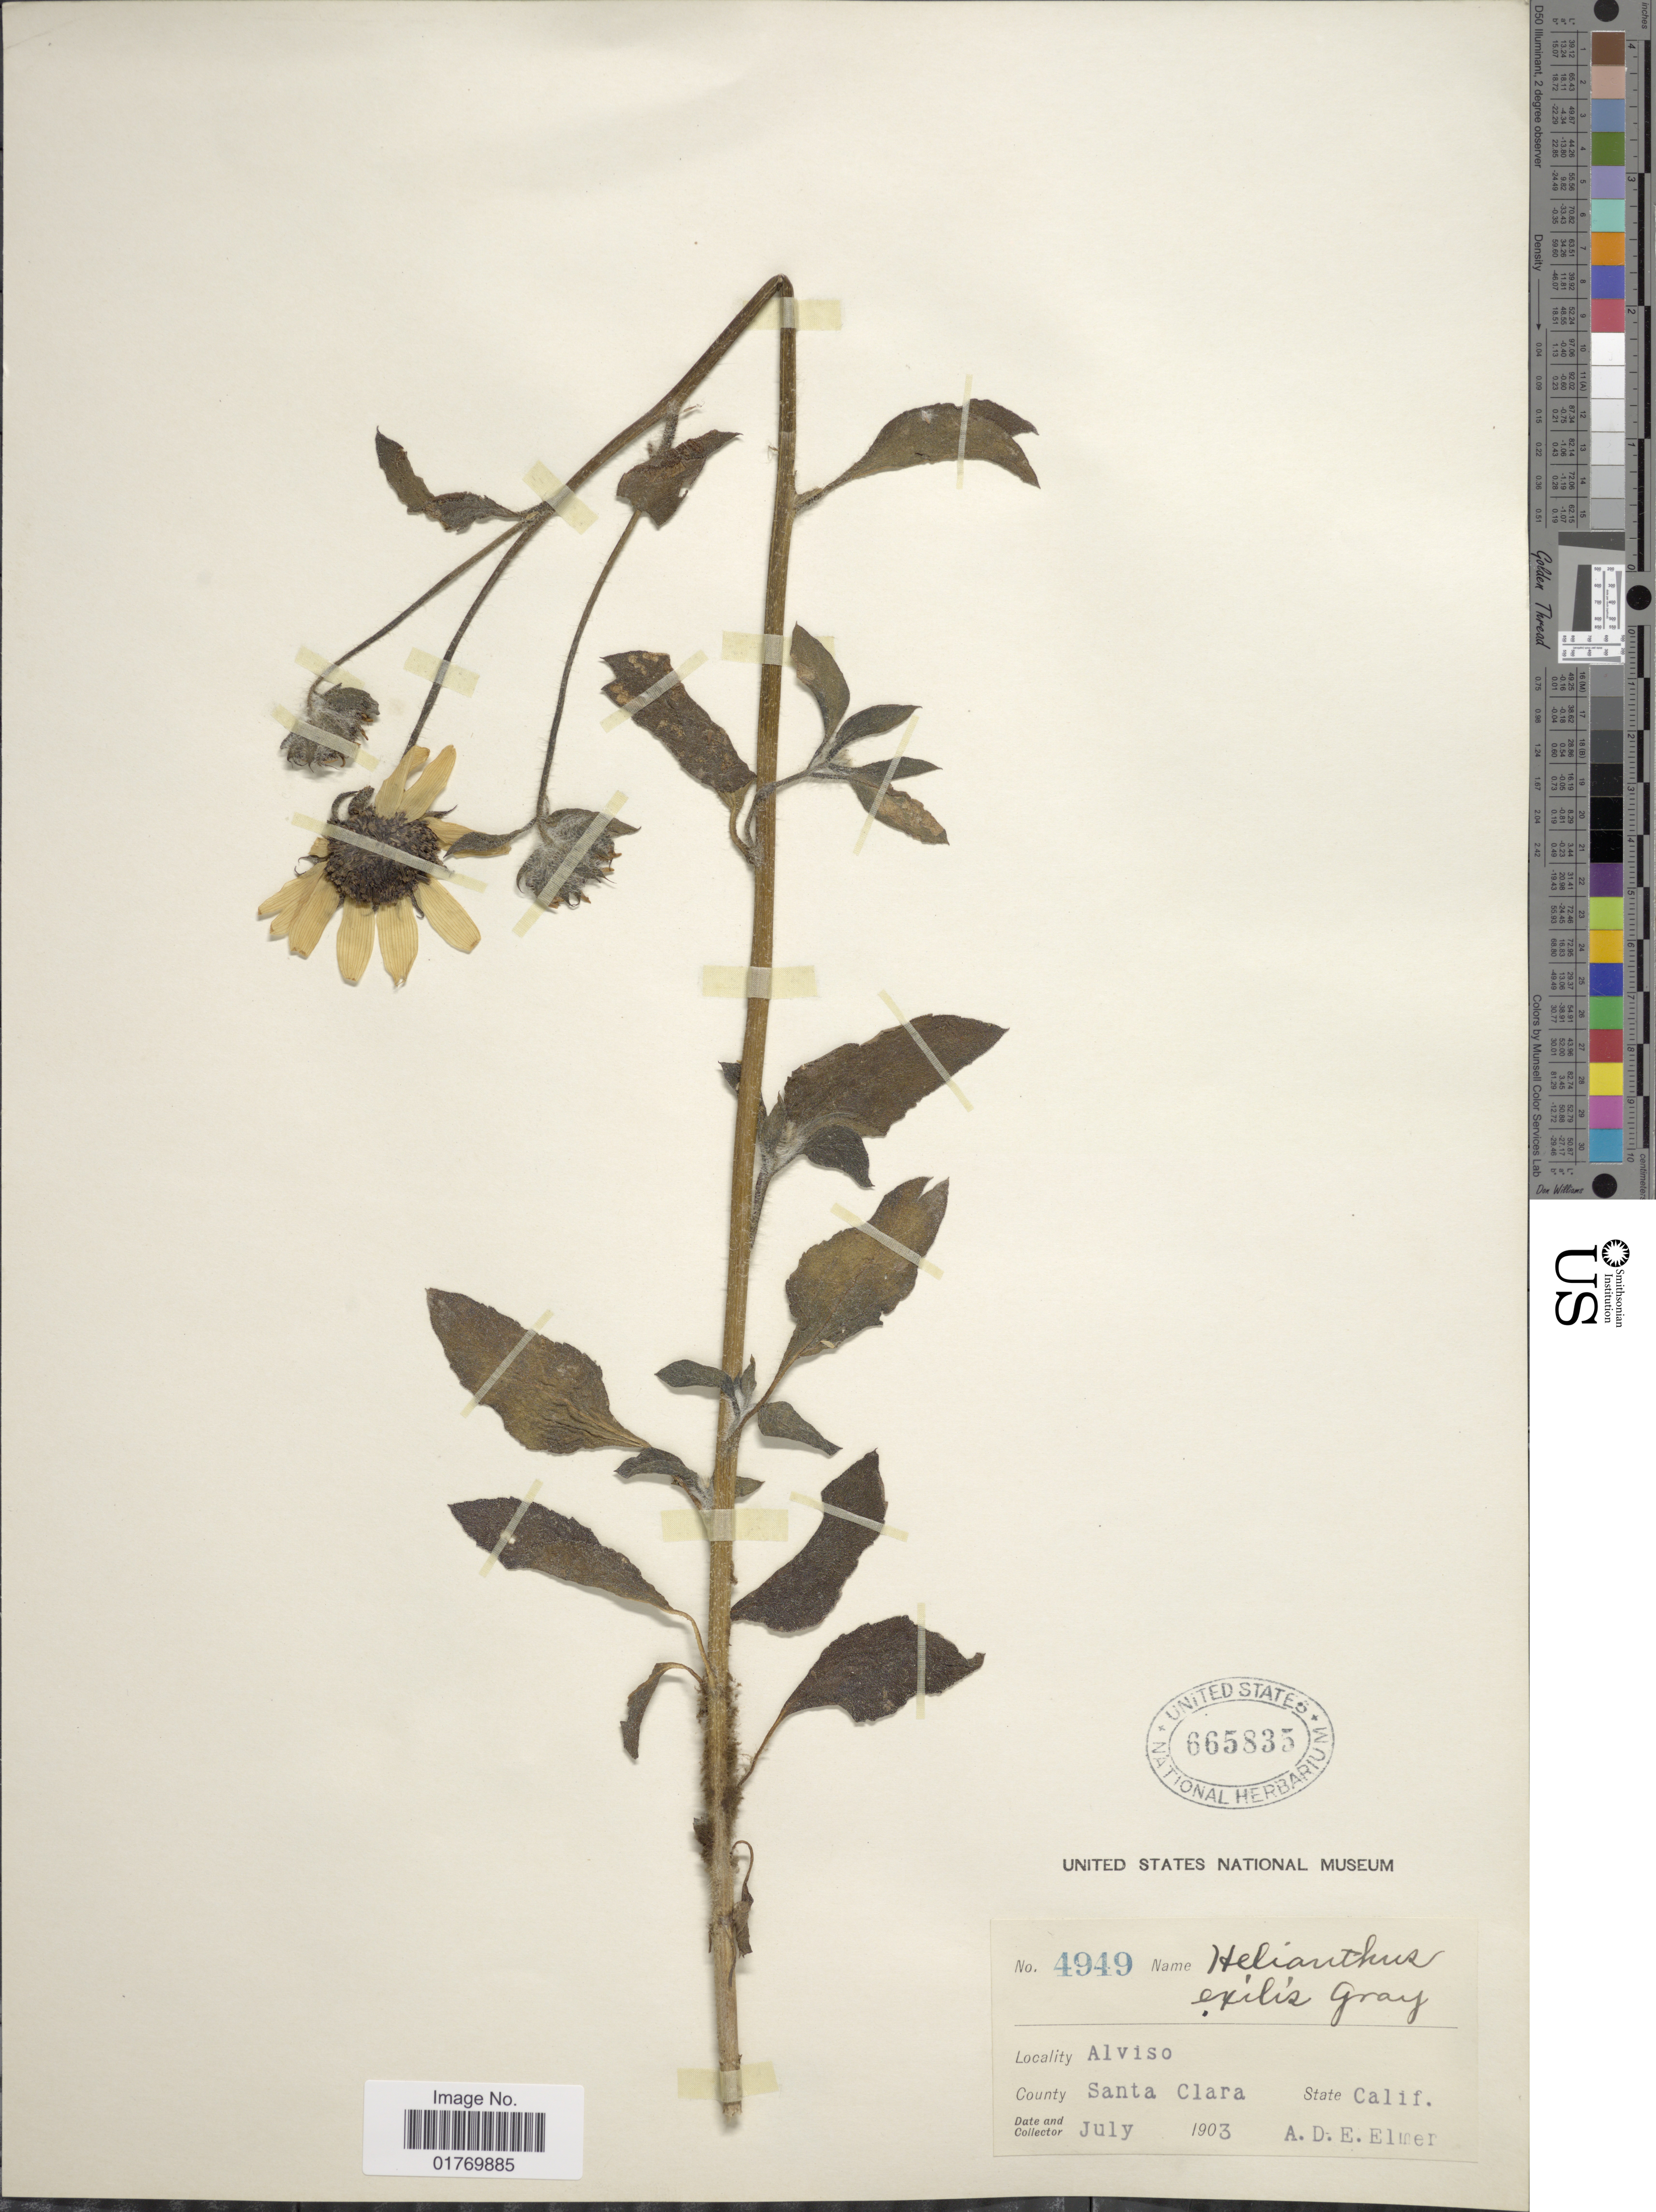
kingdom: Plantae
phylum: Tracheophyta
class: Magnoliopsida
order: Asterales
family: Asteraceae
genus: Helianthus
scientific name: Helianthus bolanderi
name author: A. Gray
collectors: A. D. E. Elmer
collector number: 4949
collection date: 1903-07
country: United States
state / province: California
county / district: Santa Clara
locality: Alviso, County Santa Clara, State Calif.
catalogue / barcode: US 665835